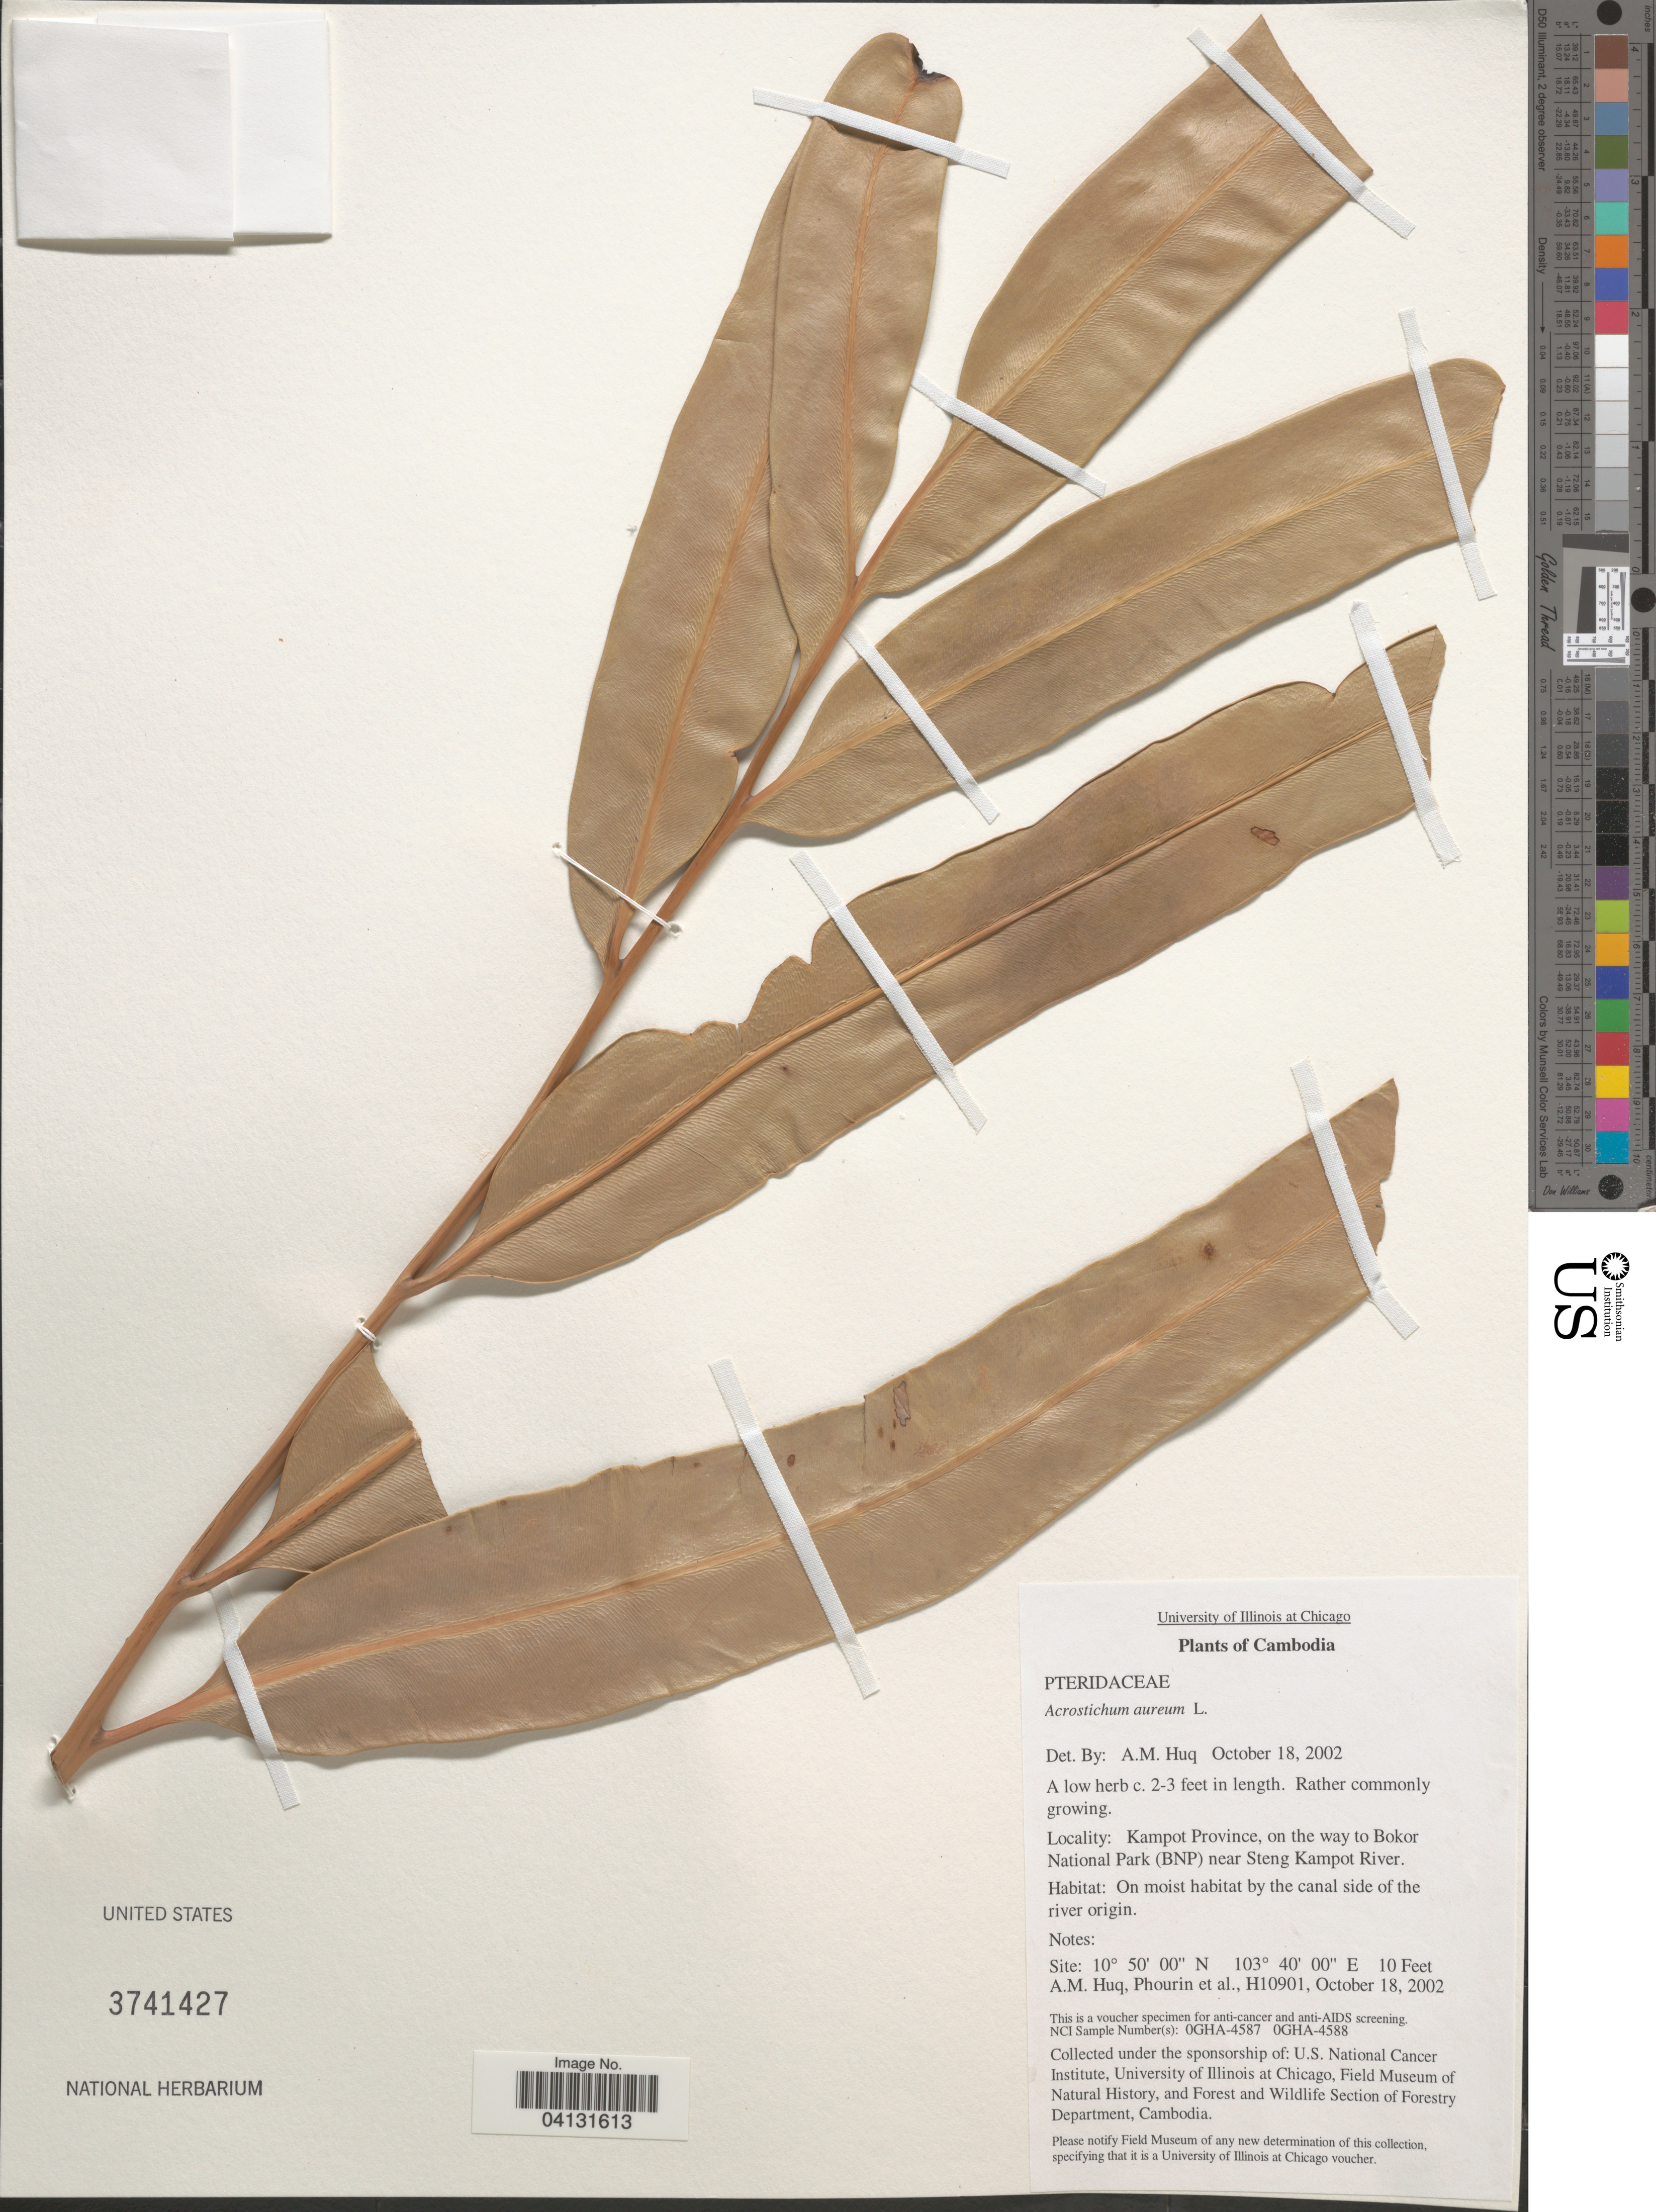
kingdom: Plantae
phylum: Tracheophyta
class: Polypodiopsida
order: Polypodiales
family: Pteridaceae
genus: Acrostichum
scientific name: Acrostichum aureum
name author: L.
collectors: A. M. Huq, -- Phourin & et al.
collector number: H10901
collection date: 2002-10-18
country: Cambodia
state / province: Kâmpât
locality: Kampot Province, on the way to Bokor National Park (BNP) near Steng Kampot River.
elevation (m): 3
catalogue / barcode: US 3741427